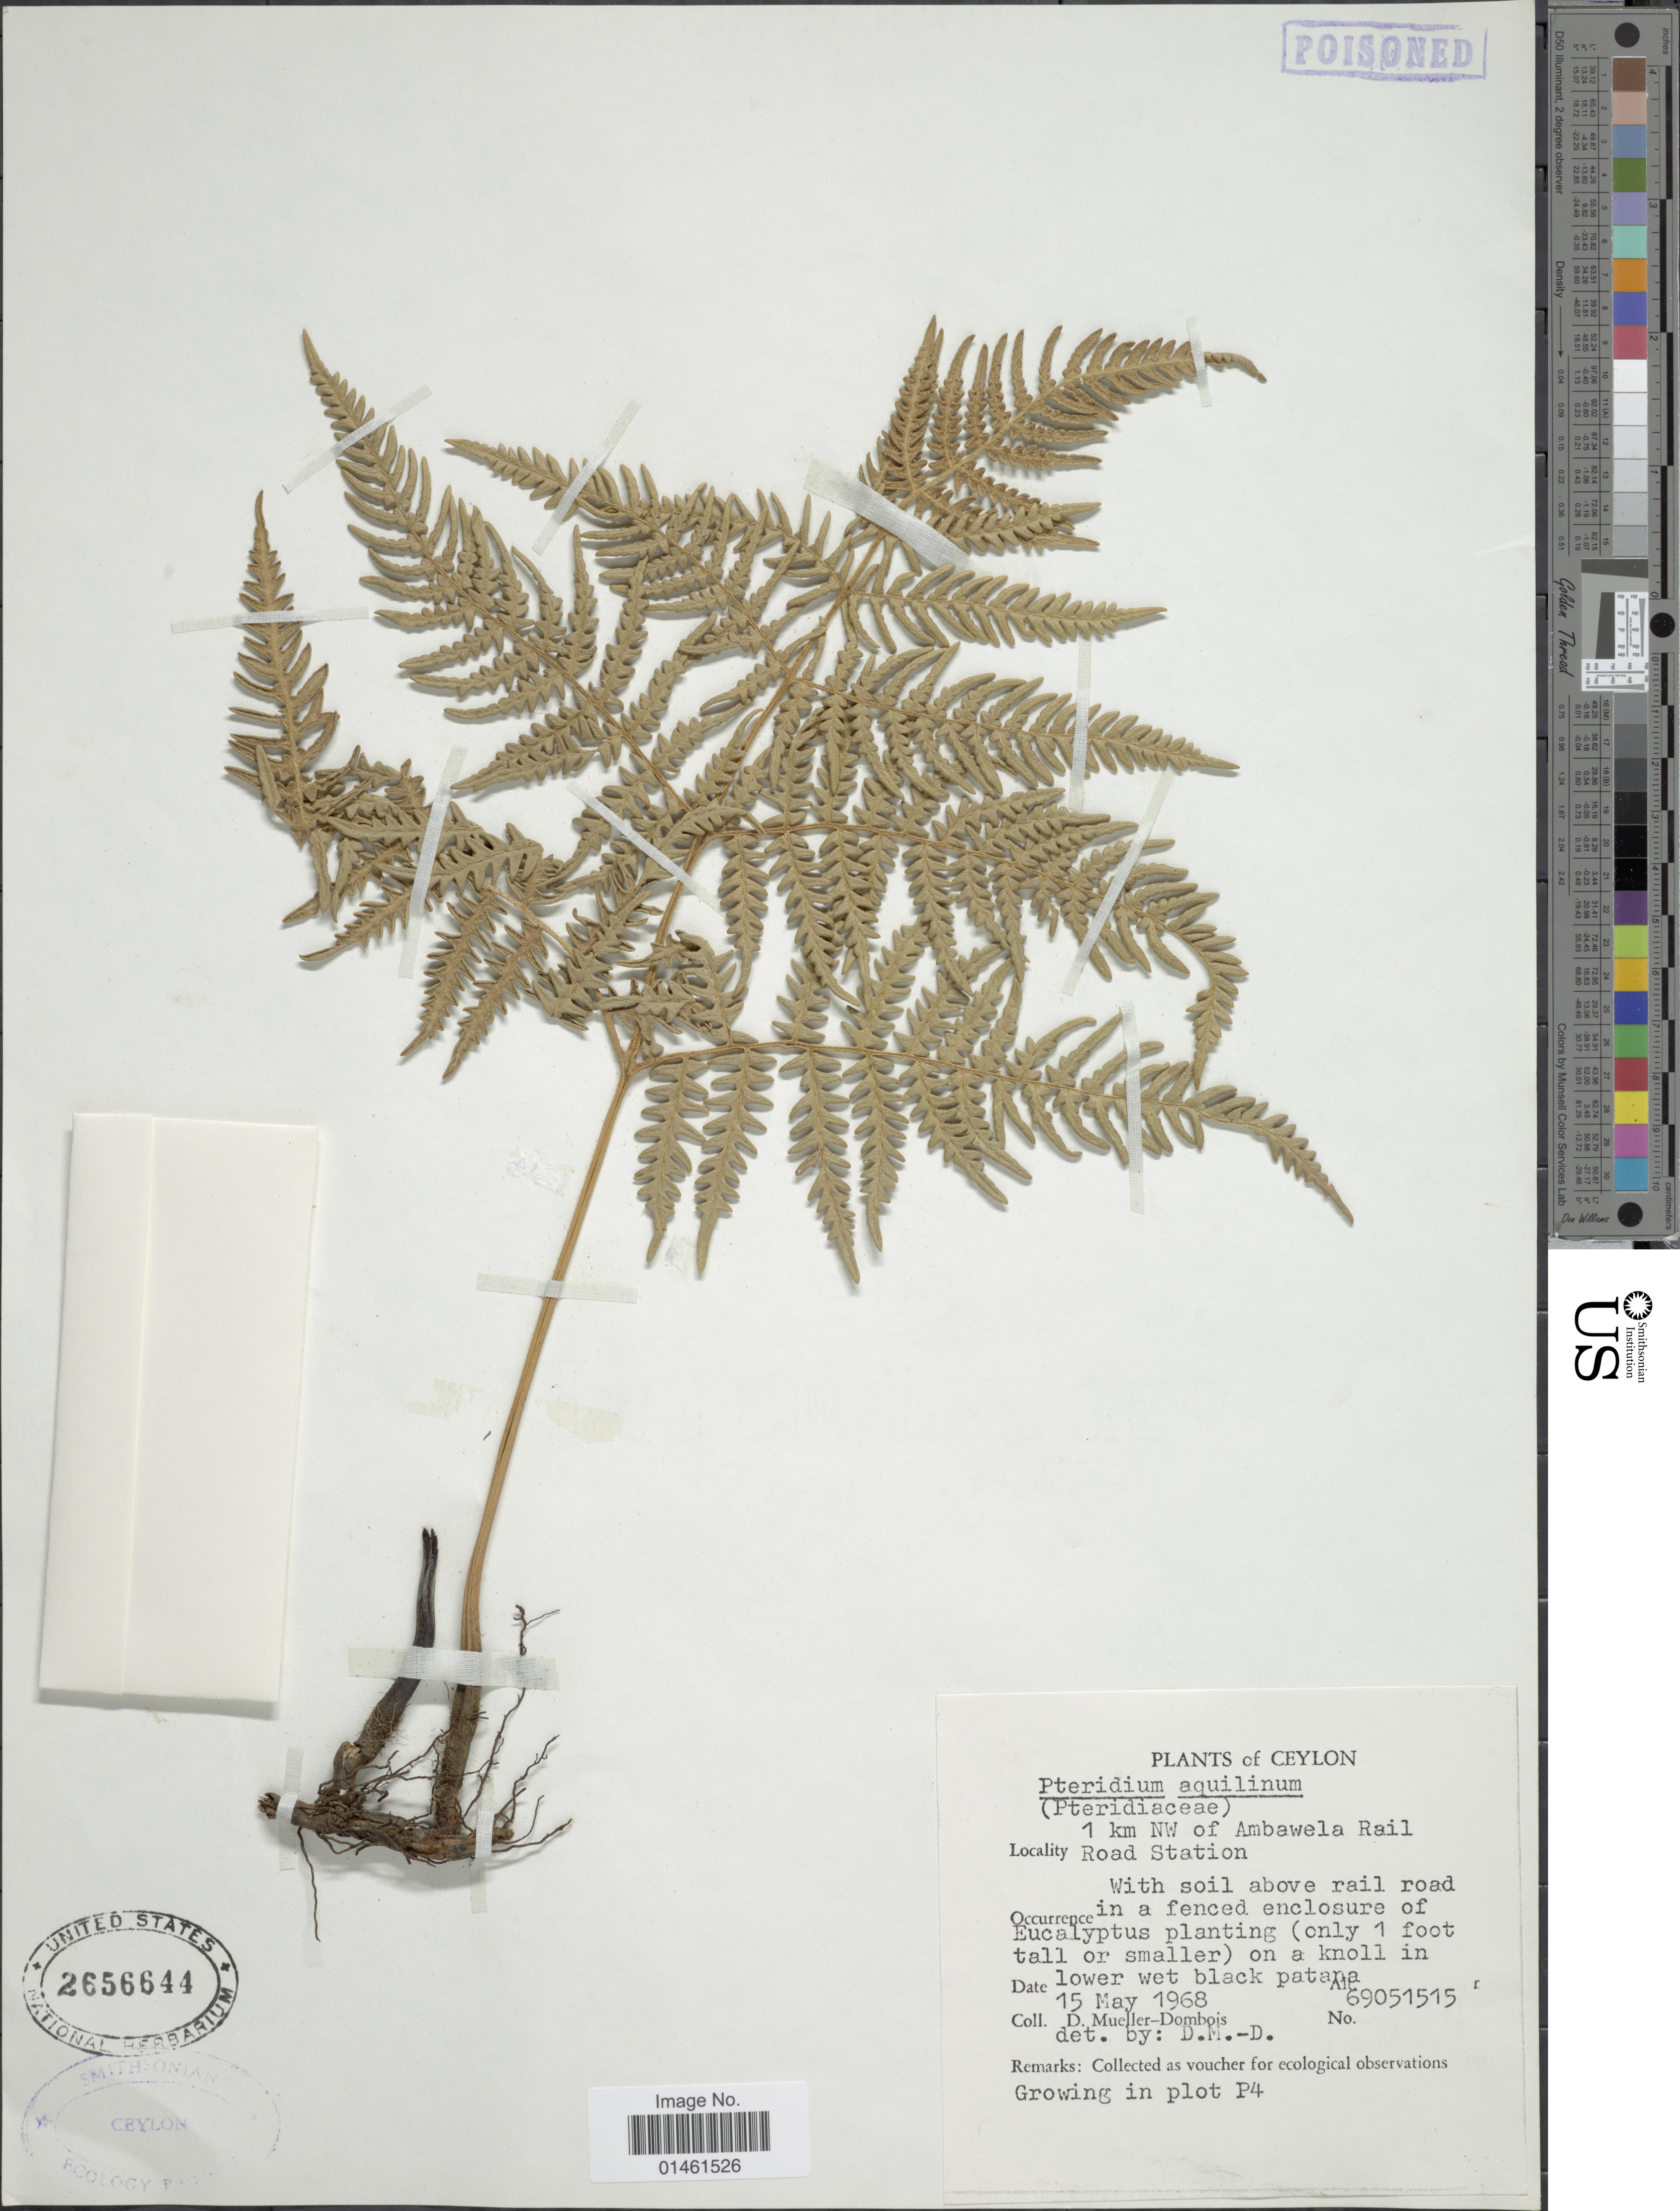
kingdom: Plantae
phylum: Tracheophyta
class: Polypodiopsida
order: Polypodiales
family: Dennstaedtiaceae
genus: Pteridium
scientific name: Pteridium aquilinum var. wightianum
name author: (J. Agardh) R.M. Tryon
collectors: D. Mueller-Dombois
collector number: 69051515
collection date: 1968-05-15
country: Sri Lanka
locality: Ceylon, 1km NW of Ambawela Rail Road station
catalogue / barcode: US 2656644